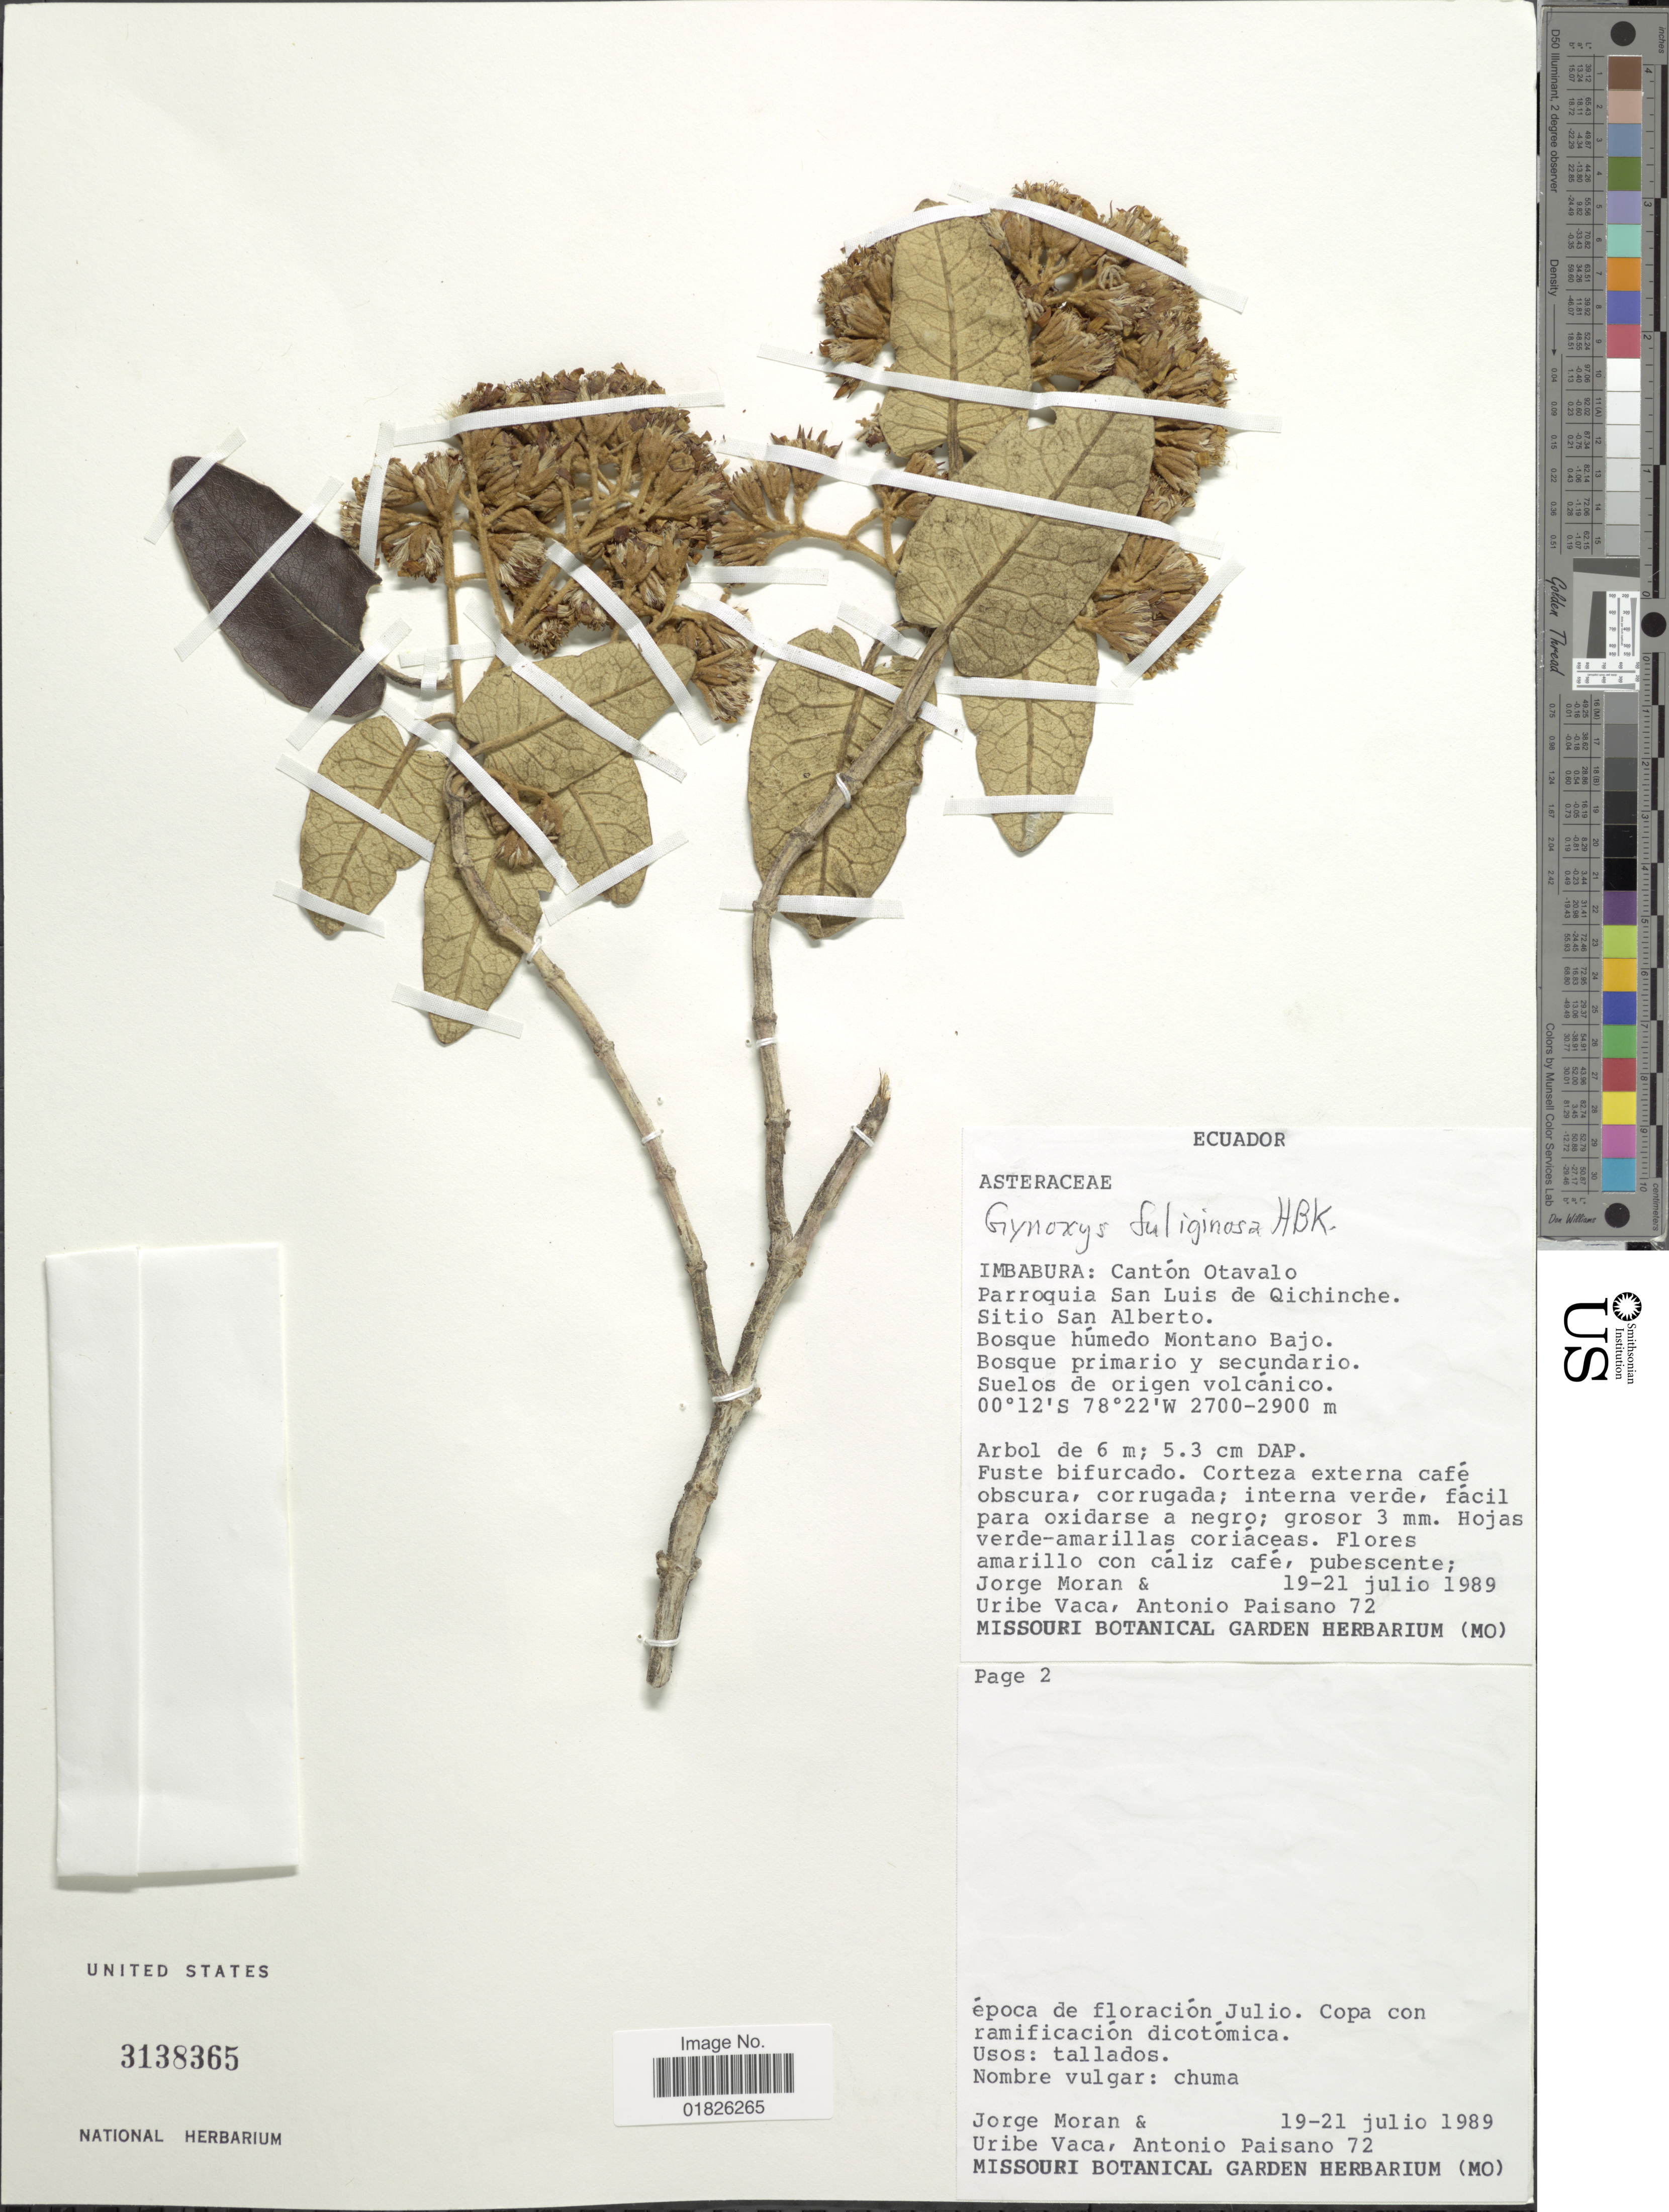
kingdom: Plantae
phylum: Tracheophyta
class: Magnoliopsida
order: Asterales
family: Asteraceae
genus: Gynoxys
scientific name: Gynoxys fuliginosa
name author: Cass.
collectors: J. Moran, U. Vaca & A. Paisano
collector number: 72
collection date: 1989-07-19/1989-07-21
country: Ecuador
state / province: Imbabura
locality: Canton Otavalo, Parroquia San Luis de Qichinche, Sitio San Alberto.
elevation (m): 2700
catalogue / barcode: US 3138365